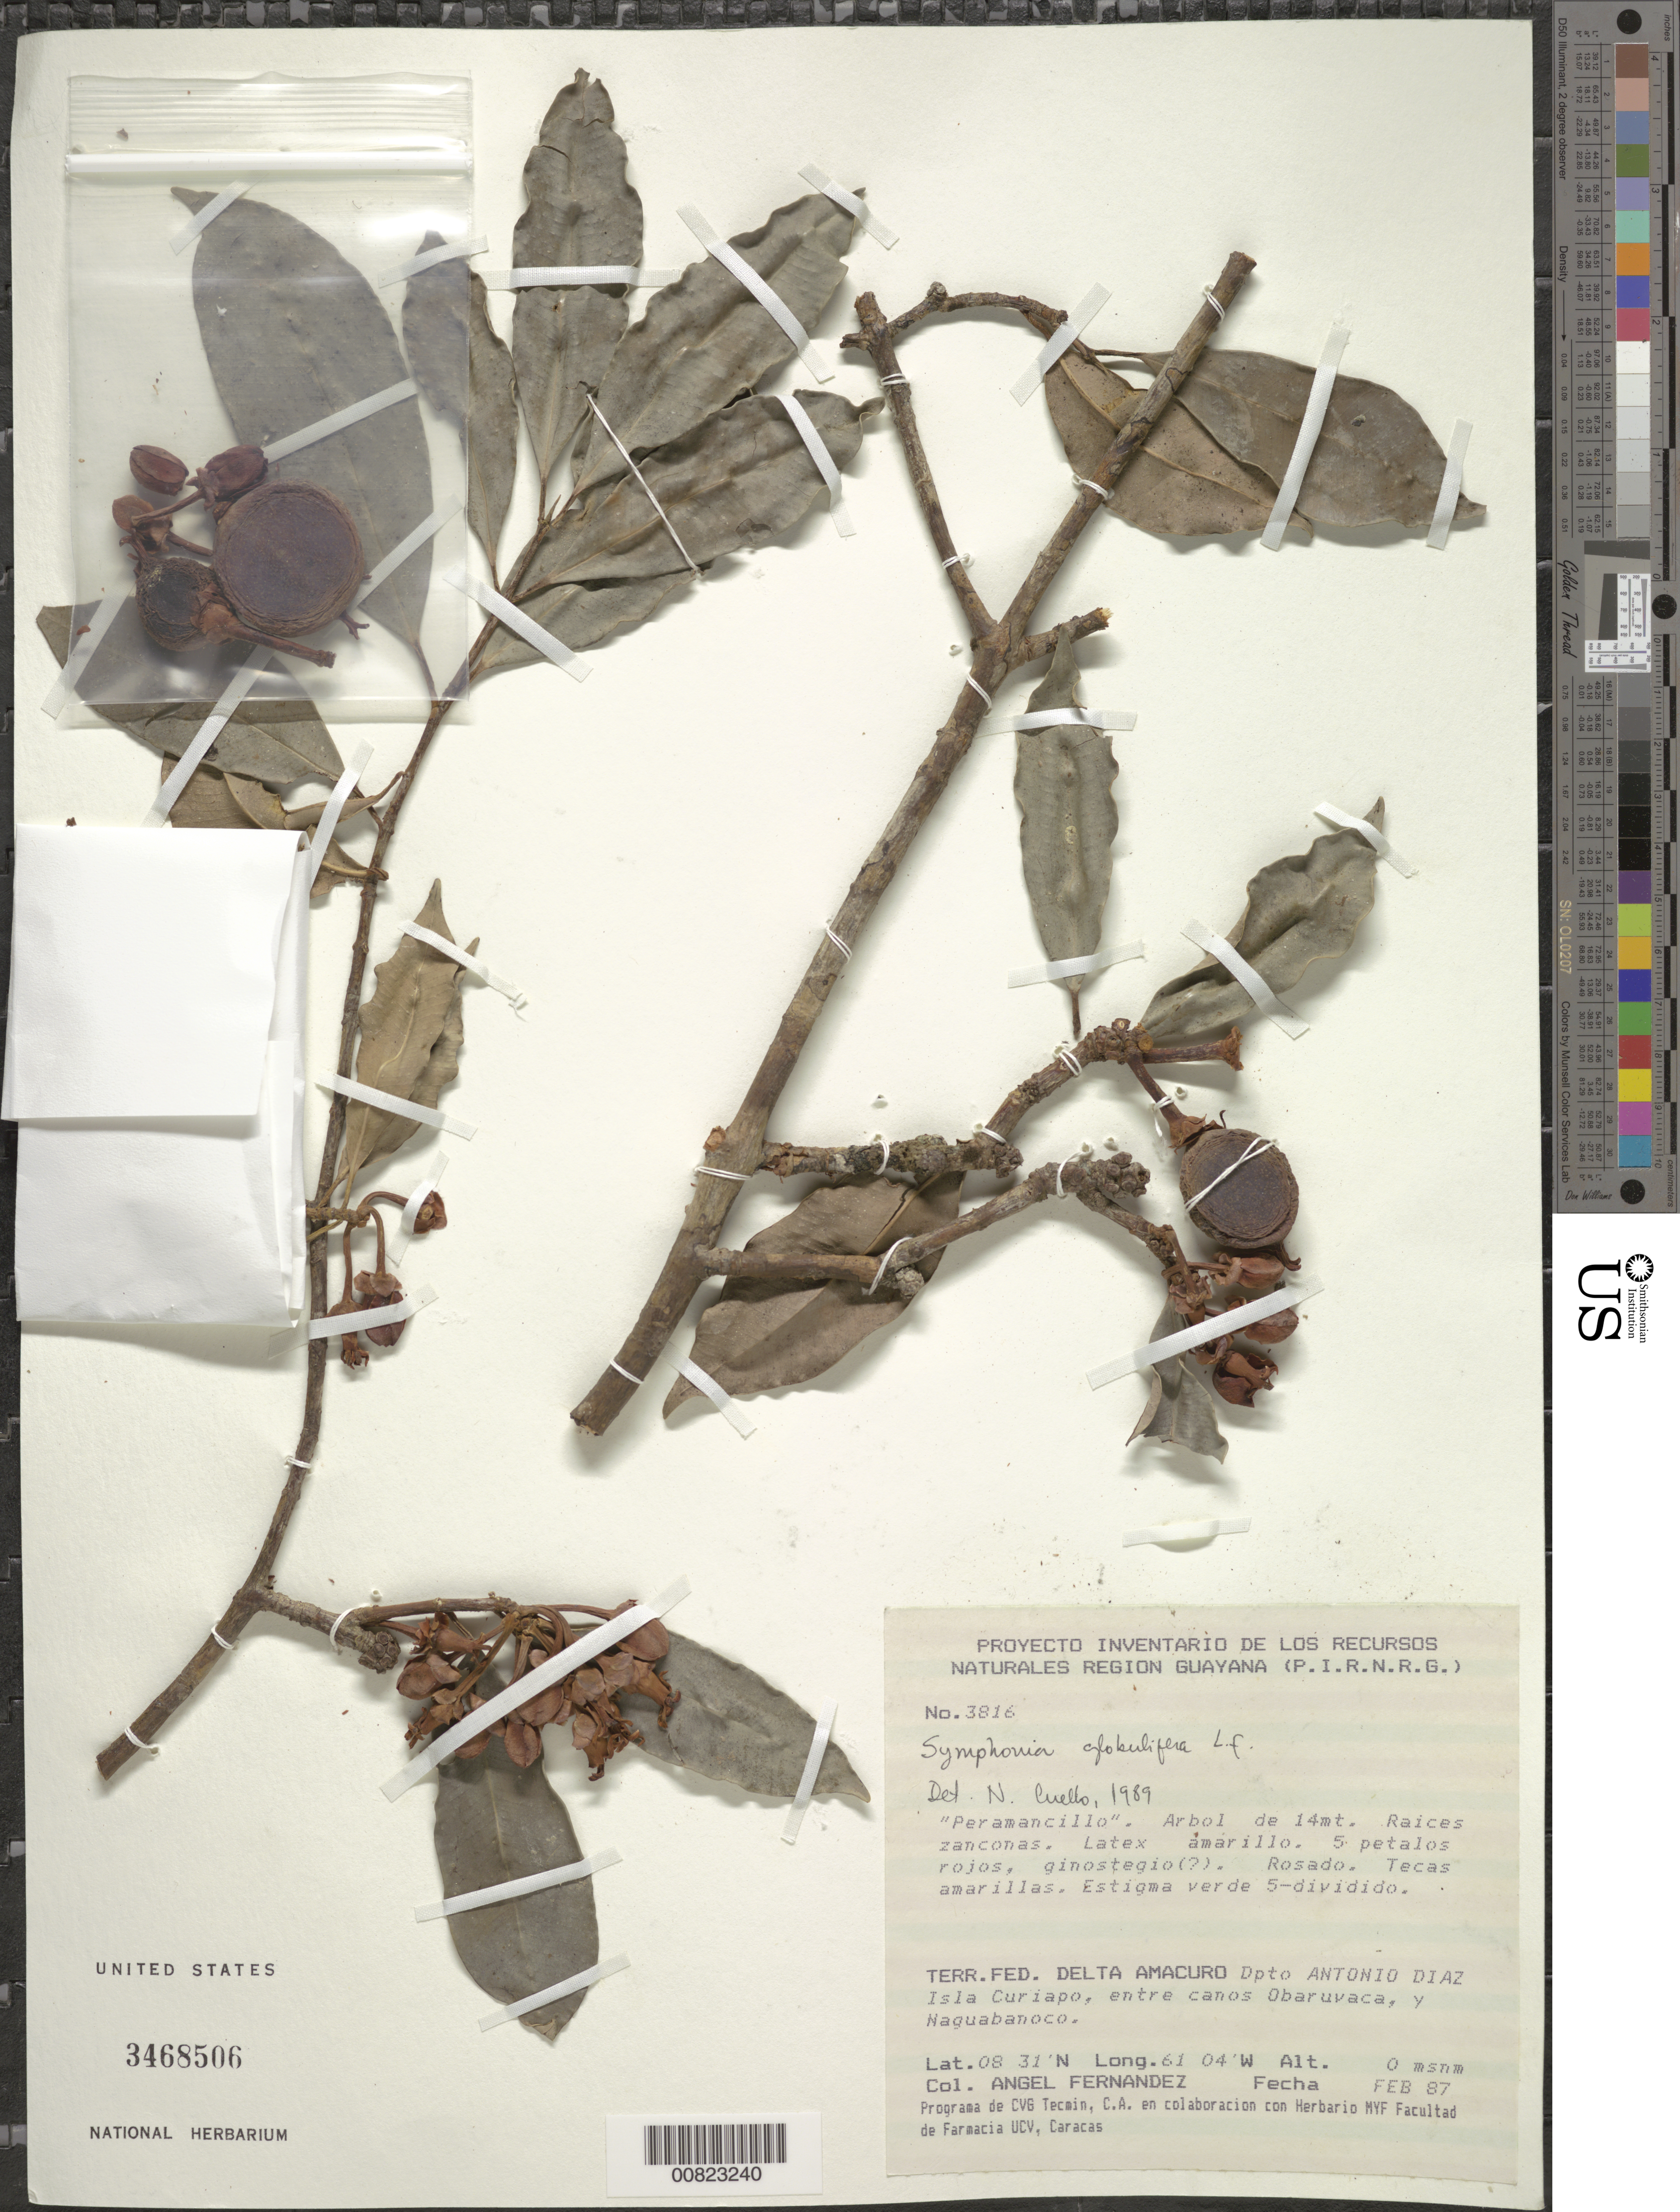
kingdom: Plantae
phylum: Tracheophyta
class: Magnoliopsida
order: Malpighiales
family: Clusiaceae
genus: Symphonia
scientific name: Symphonia globulifera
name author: L. f.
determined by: Cuello, Nidia L.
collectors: A. Fernández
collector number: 3816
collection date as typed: Feb-87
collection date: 1987-02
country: Venezuela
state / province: Delta Amacuro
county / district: Antonio Díaz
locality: Isla Curiapo, entre caños Obaruvaca y Naguabanoco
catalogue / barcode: US 3468506